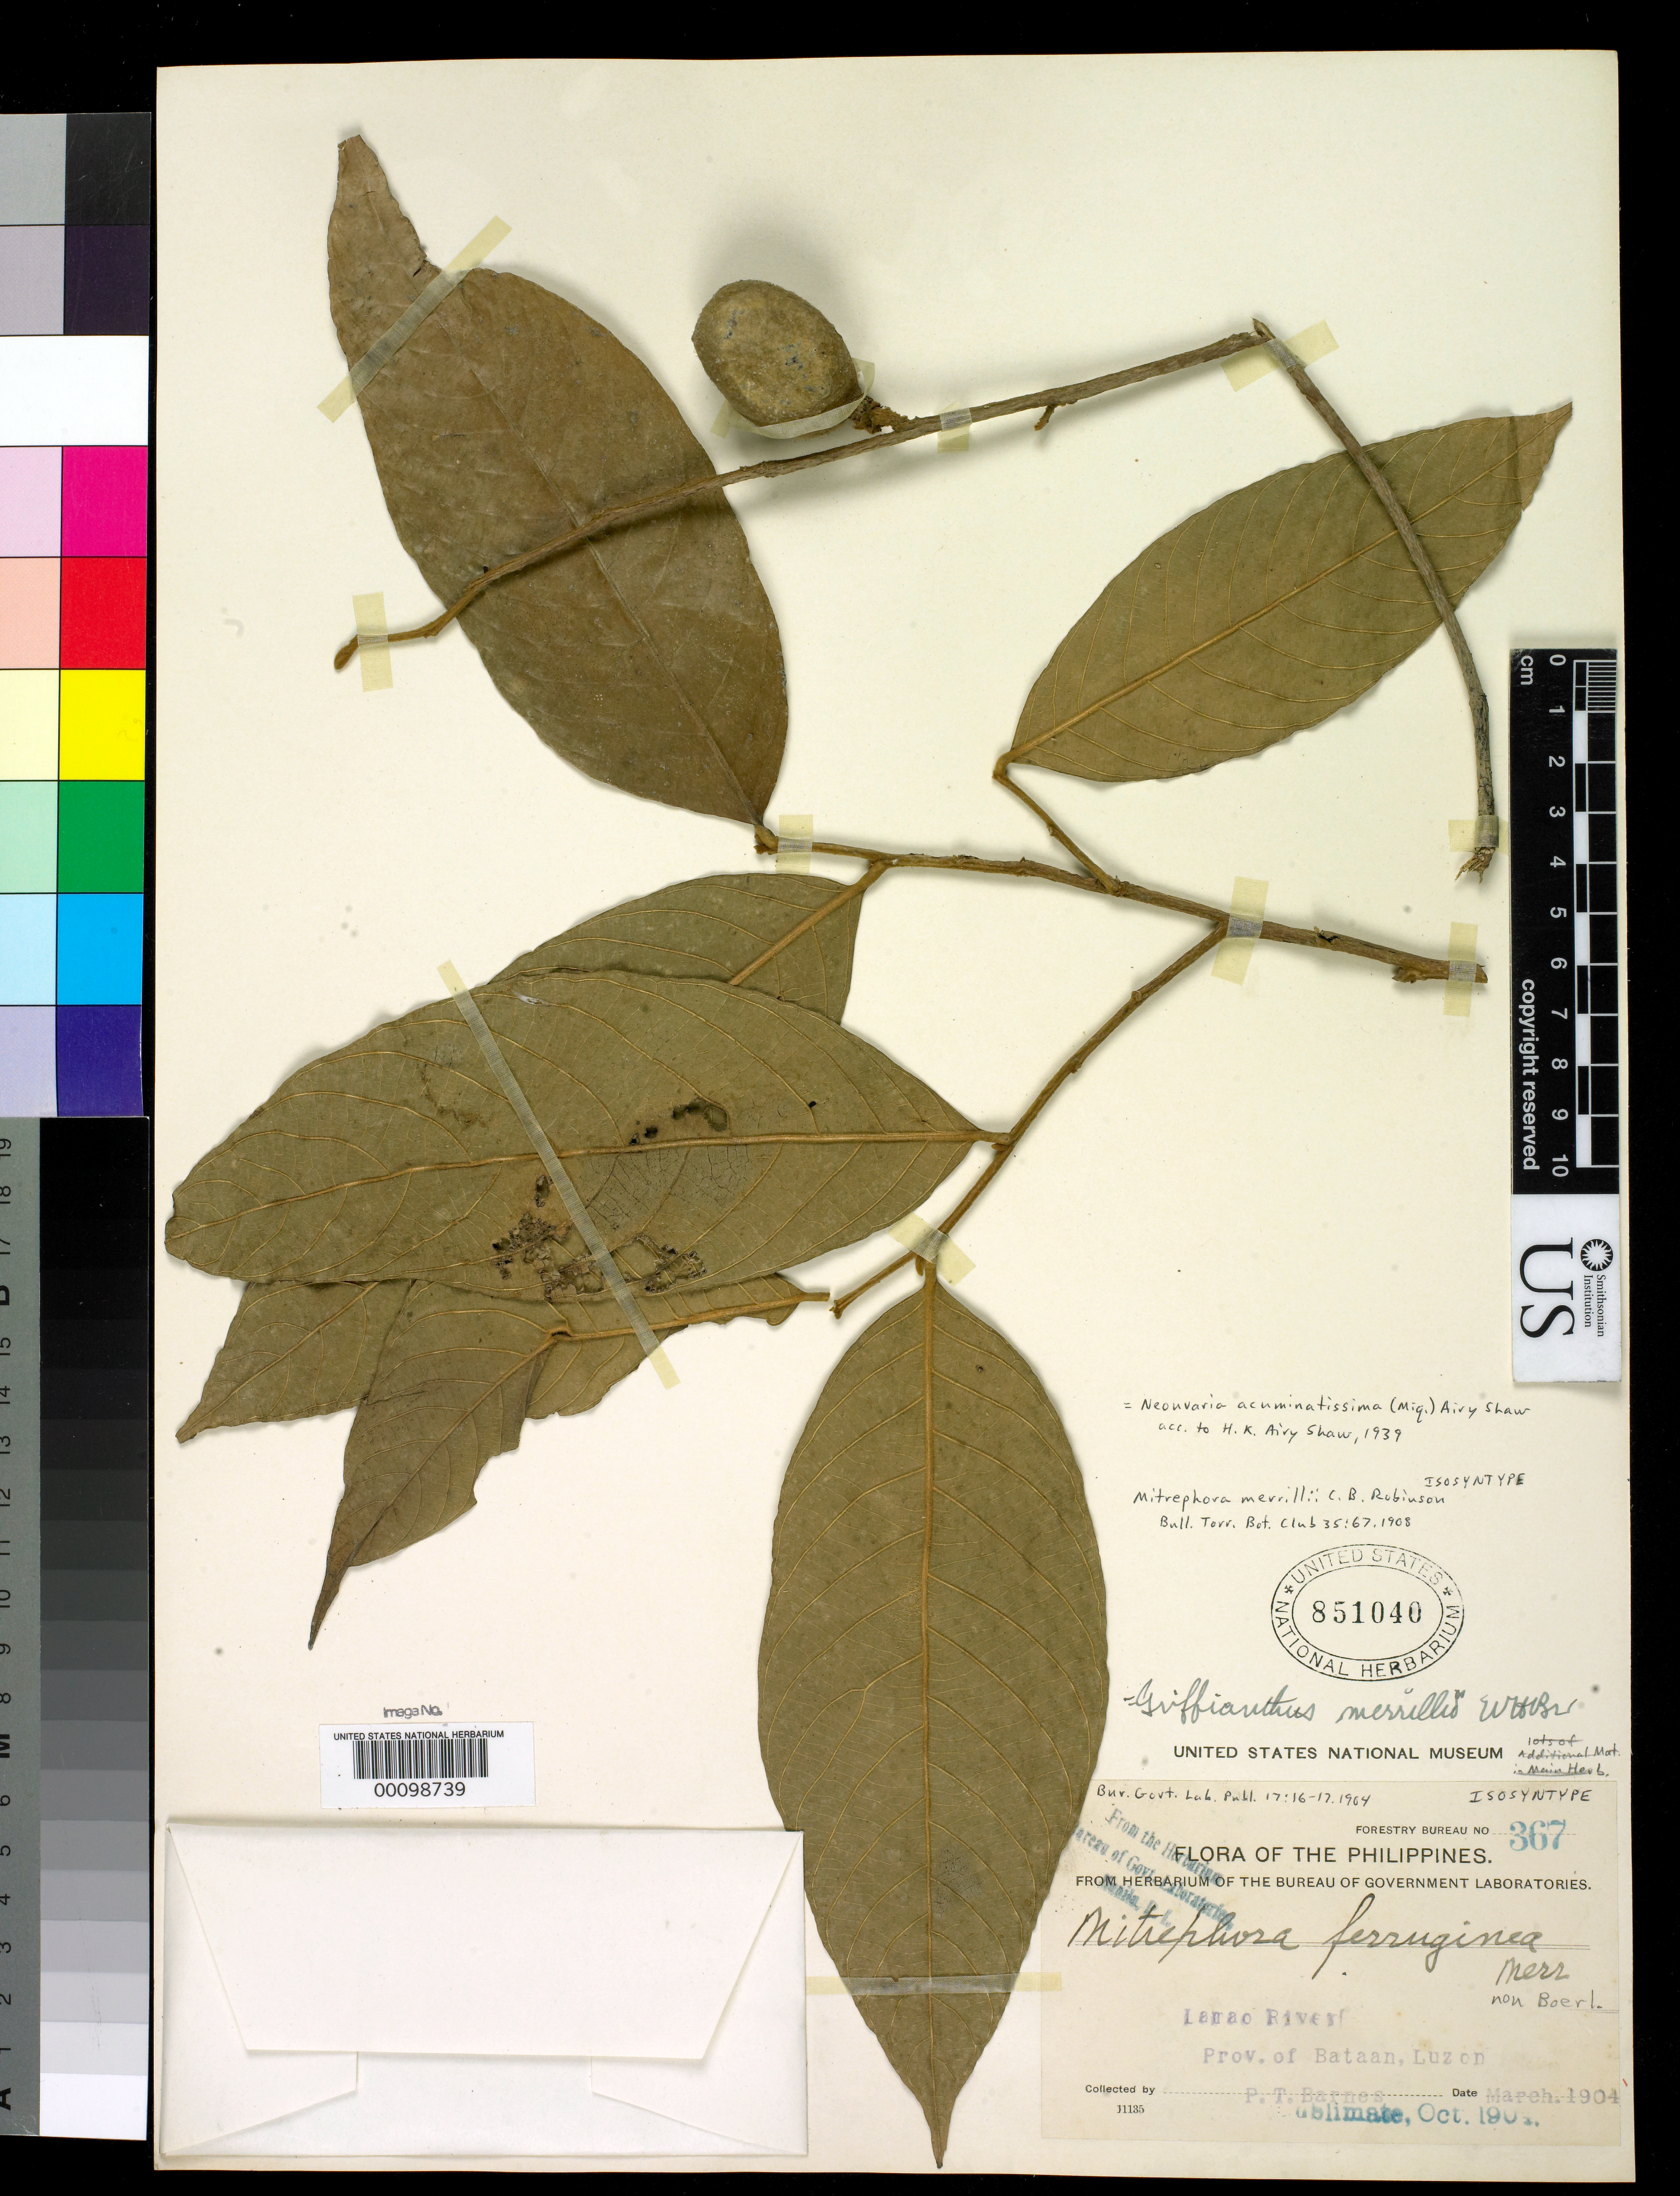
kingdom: Plantae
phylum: Tracheophyta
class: Magnoliopsida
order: Magnoliales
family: Annonaceae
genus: Mitrephora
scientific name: Mitrephora ferruginea Merr., nom. illeg.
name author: Merr.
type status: Isosyntype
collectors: P. Barnes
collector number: For. Bur. 367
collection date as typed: Mar 1904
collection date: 1904-03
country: Philippines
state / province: Central Luzon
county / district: Bataan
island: Luzon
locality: Lamao River, Prov. of Bataan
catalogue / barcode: US 851040